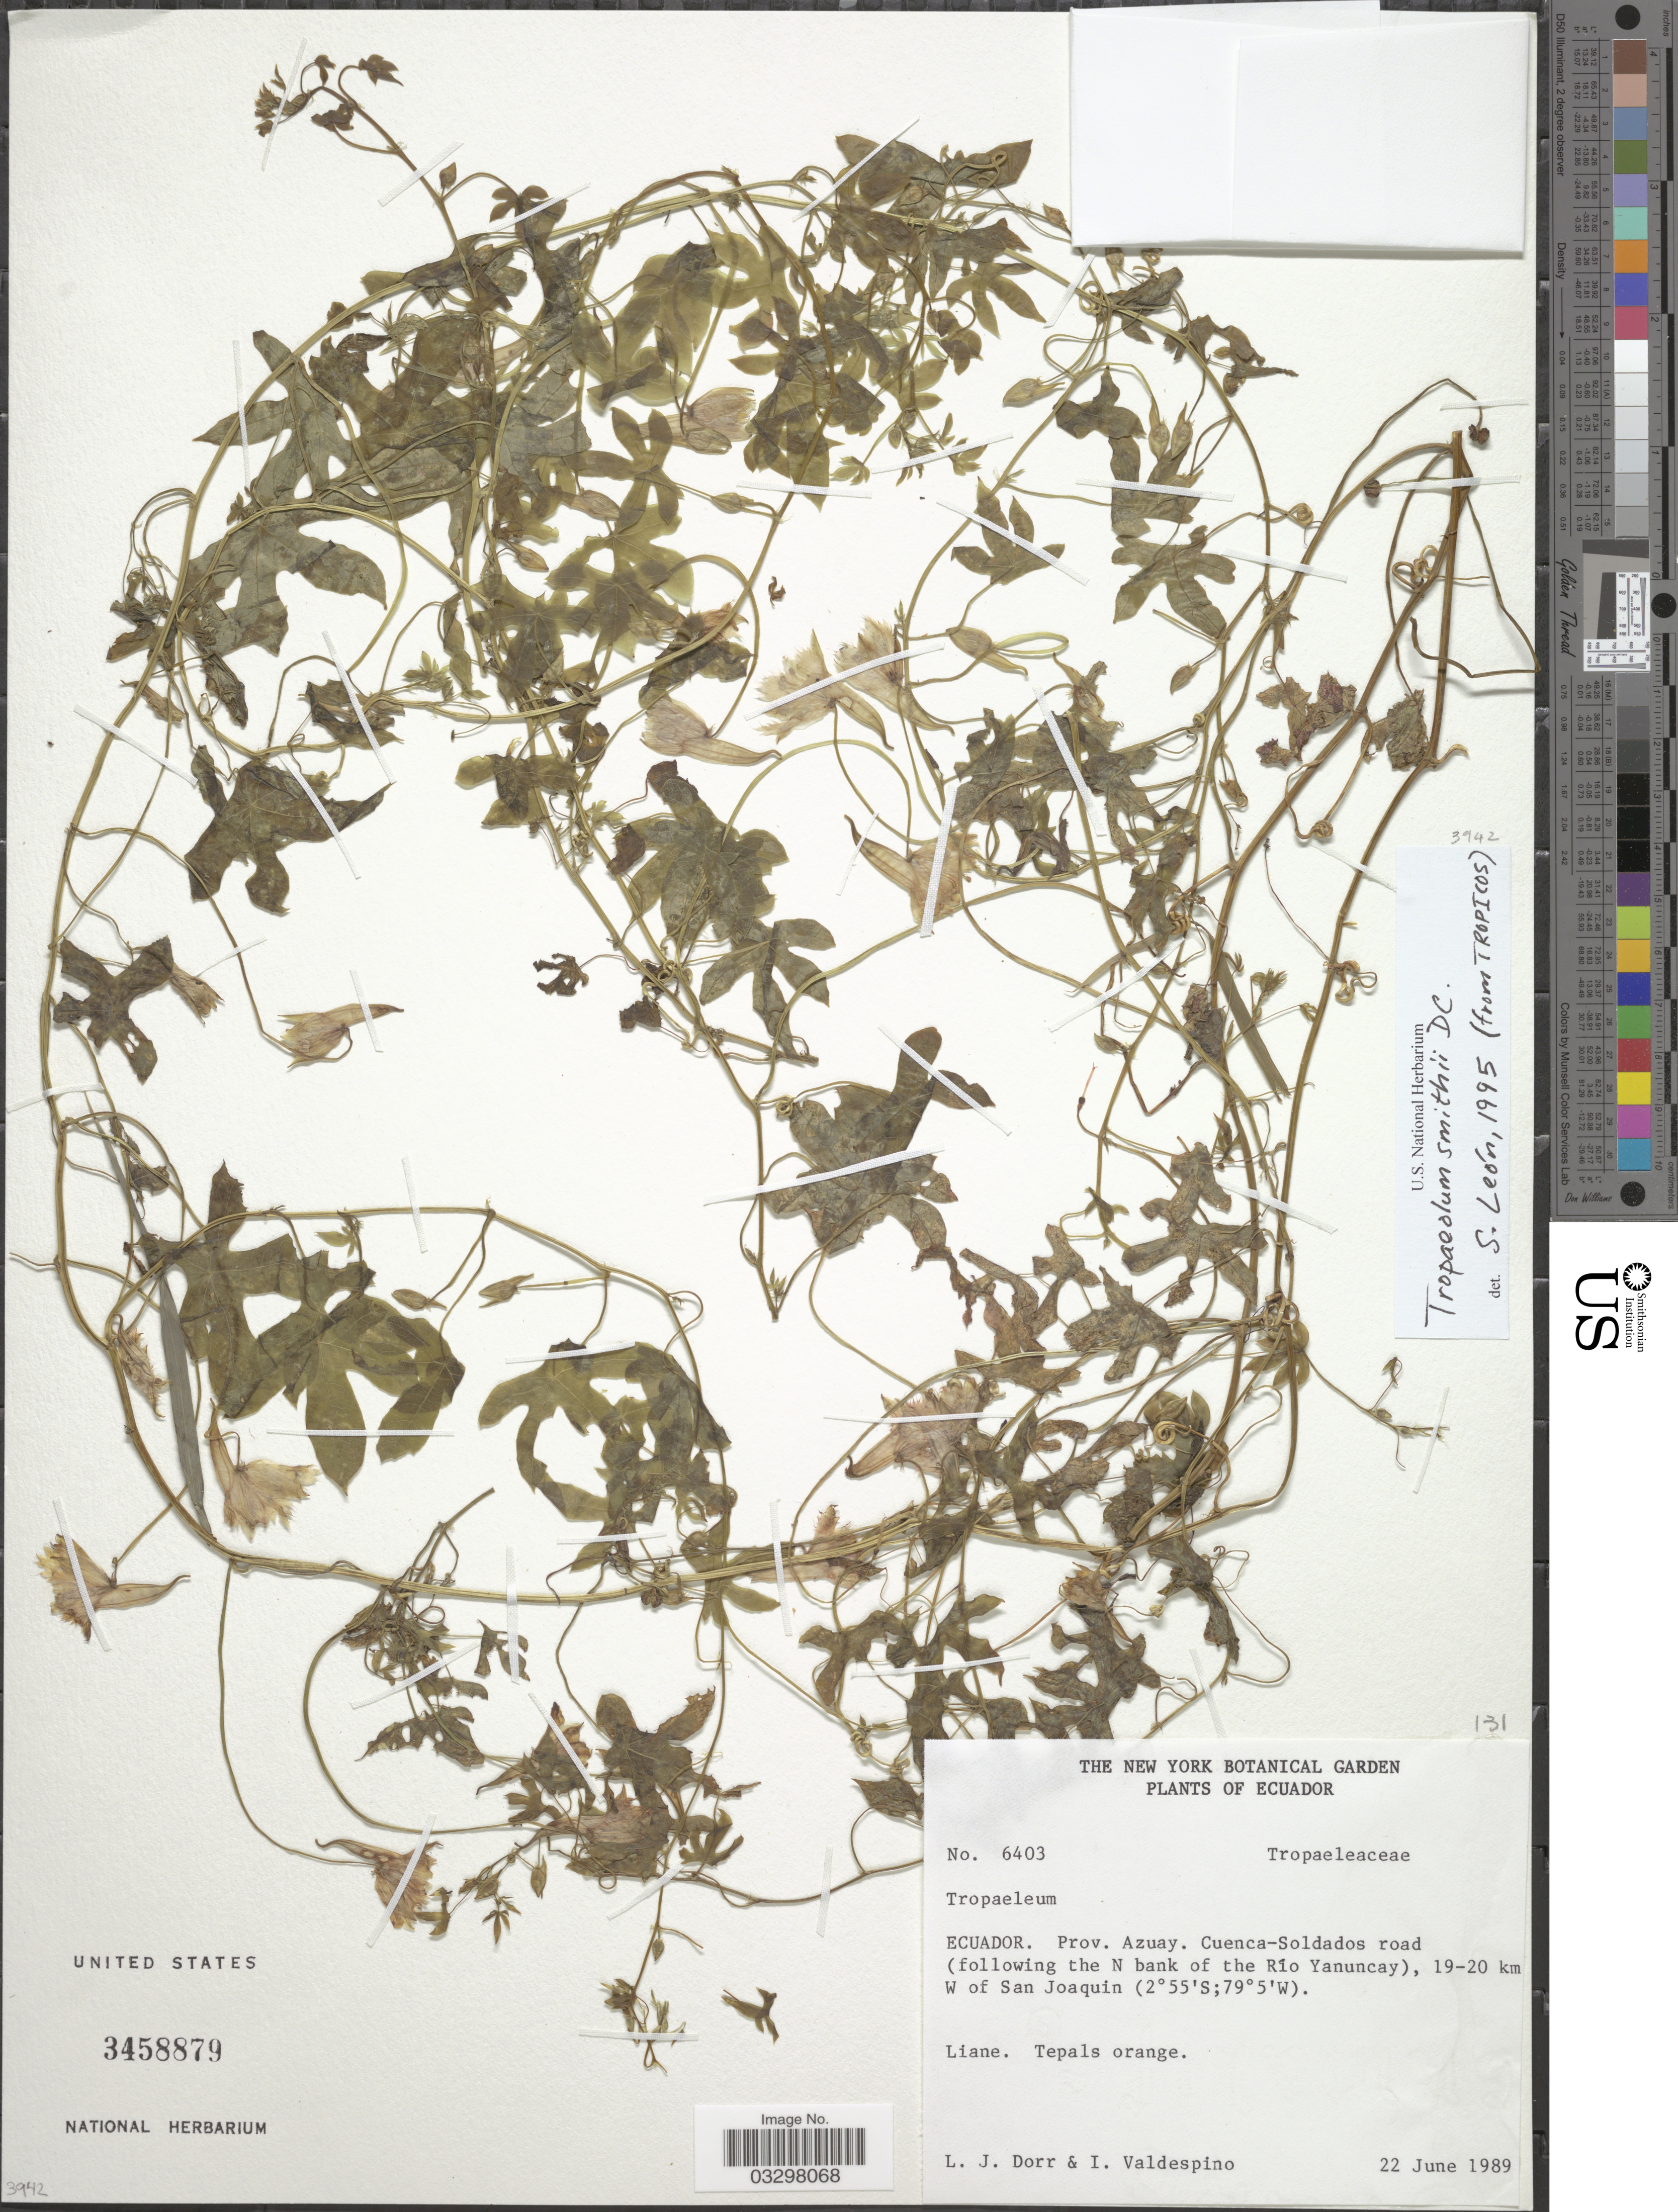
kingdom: Plantae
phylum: Tracheophyta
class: Magnoliopsida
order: Brassicales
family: Tropaeolaceae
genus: Tropaeolum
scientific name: Tropaeolum smithii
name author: DC.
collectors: L. J. Dorr & I. Valdespino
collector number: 6403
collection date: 1989-06-22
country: Ecuador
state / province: Azuay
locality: Cuenca-Soldados road (following the N bank of the Río Yanuncay), 19-20 km W of San Joaquin.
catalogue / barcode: US 3458879